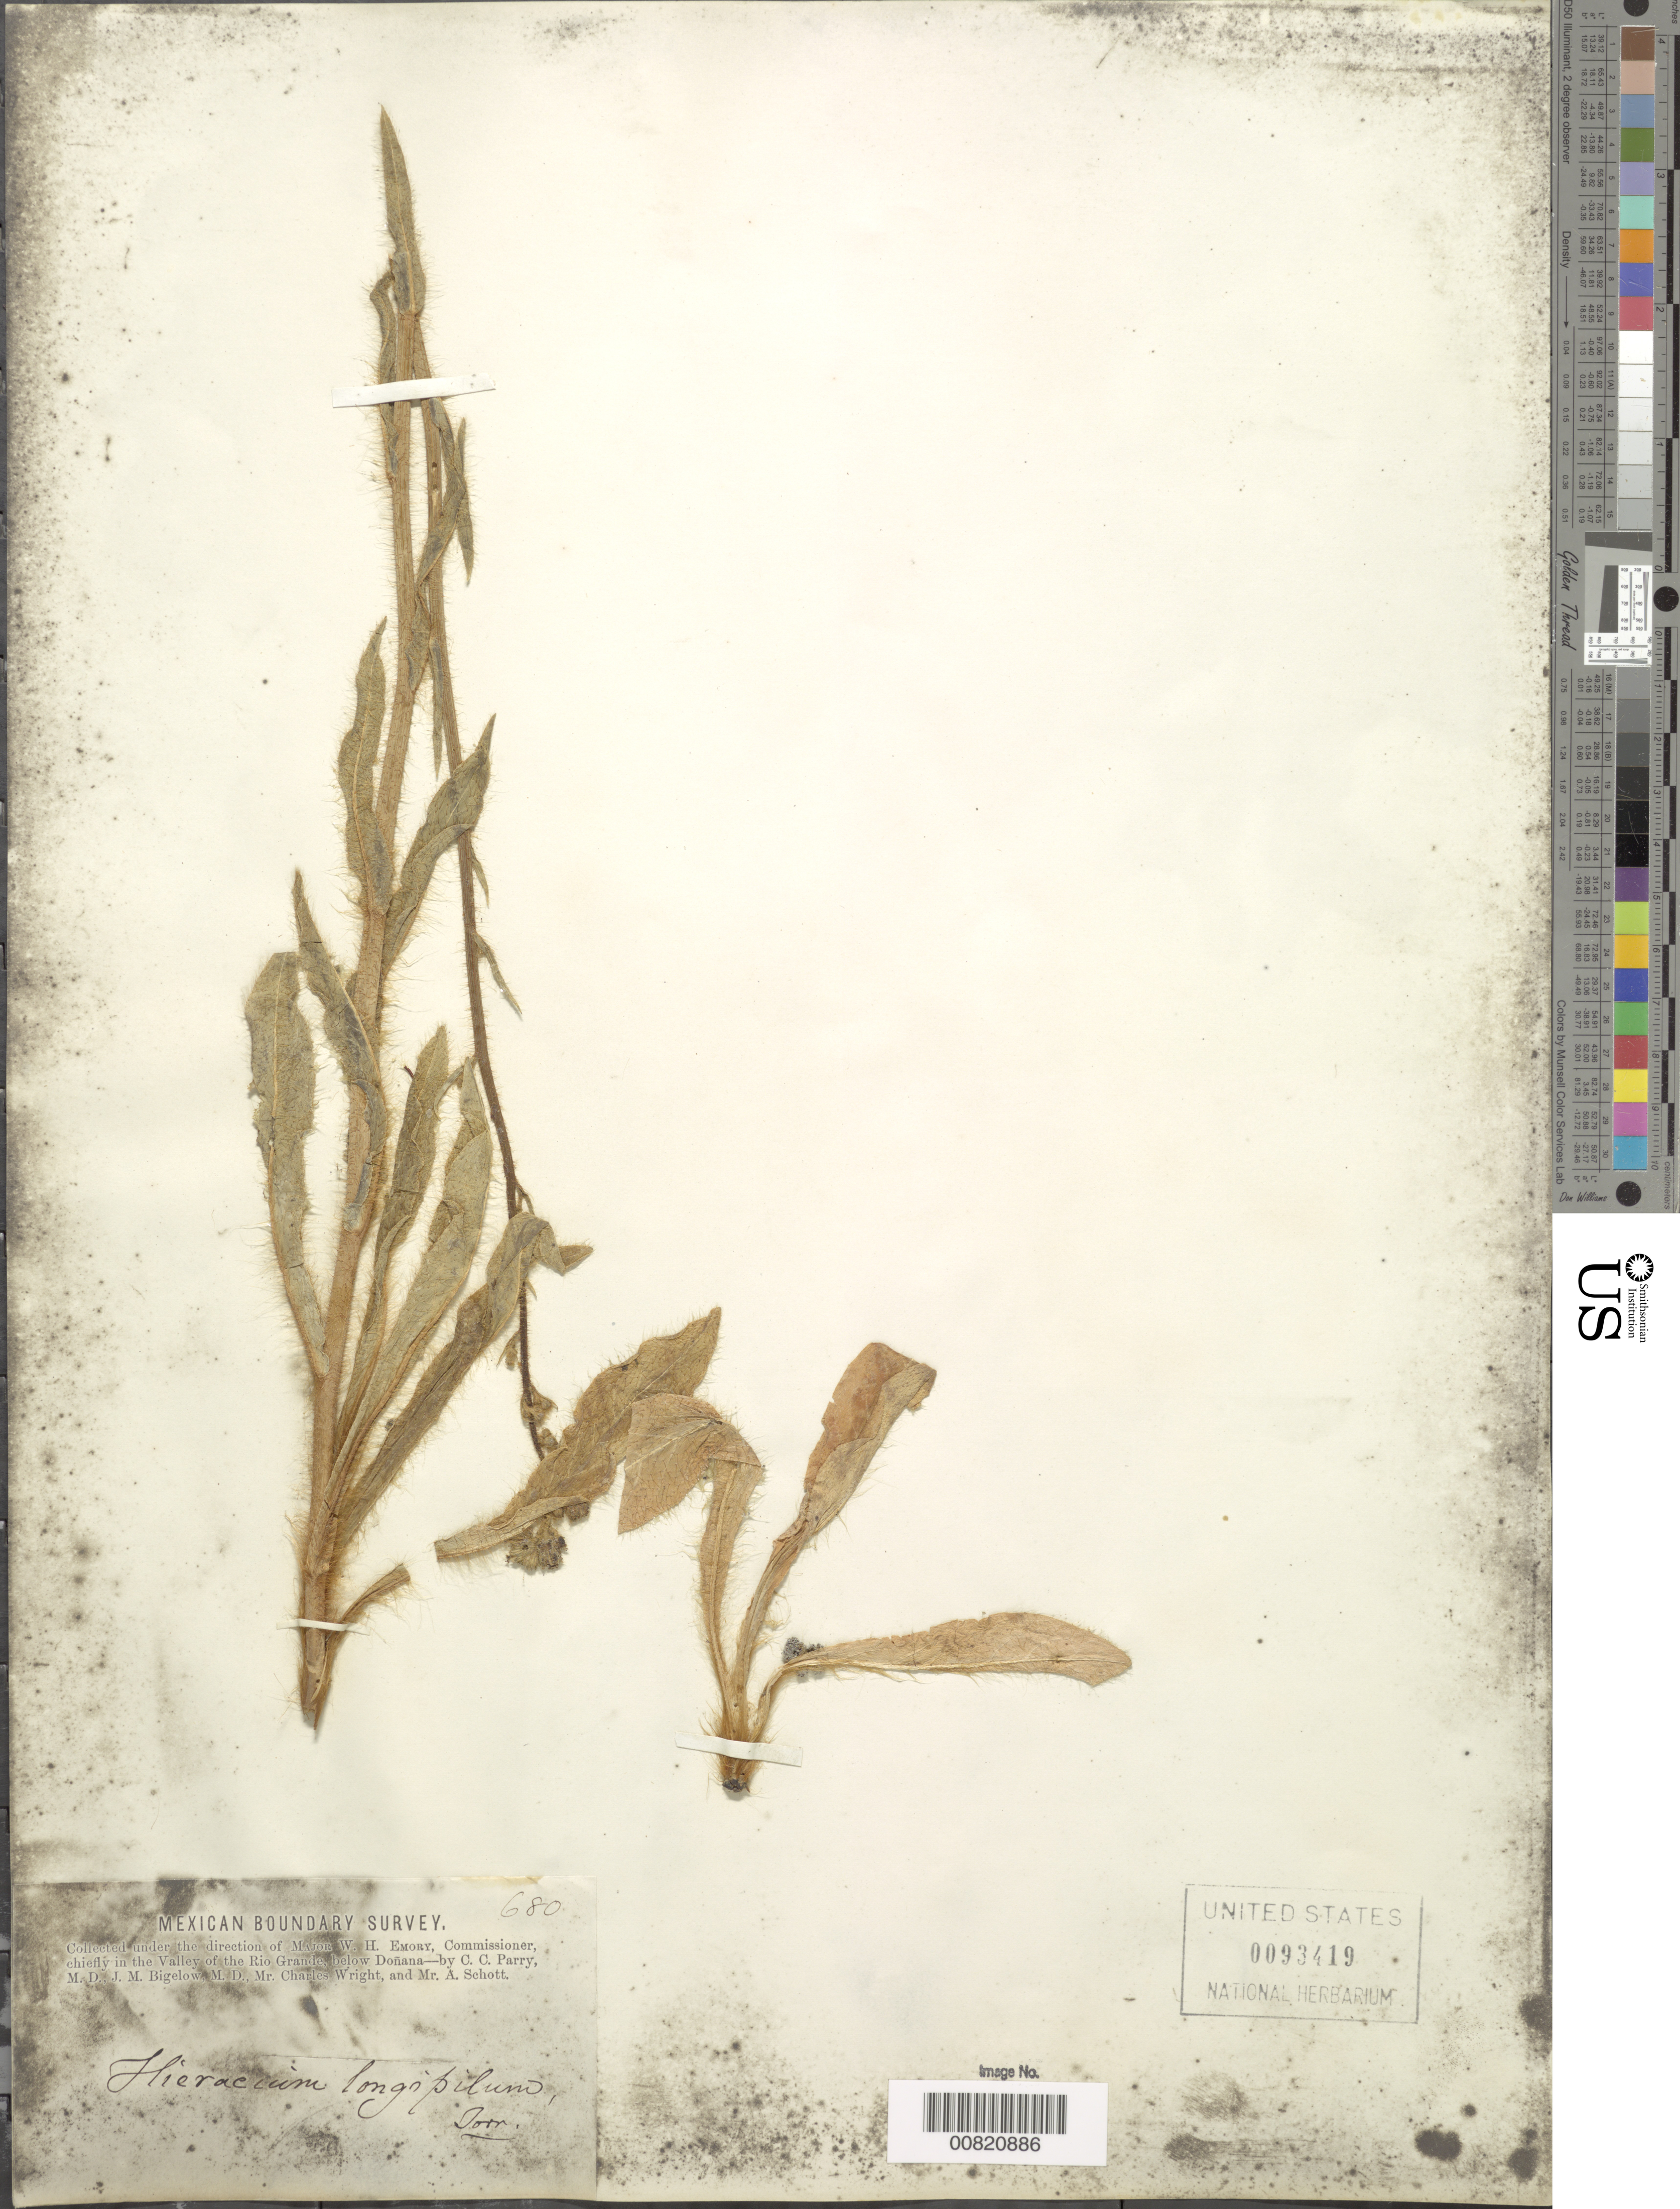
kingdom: Plantae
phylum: Tracheophyta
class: Magnoliopsida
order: Asterales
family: Asteraceae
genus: Hieracium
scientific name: Hieracium longipilum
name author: Torr. ex Hook.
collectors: C. C. Parry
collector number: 680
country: Mexico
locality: Valley of the Rio Grande, below Donana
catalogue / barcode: US 93419